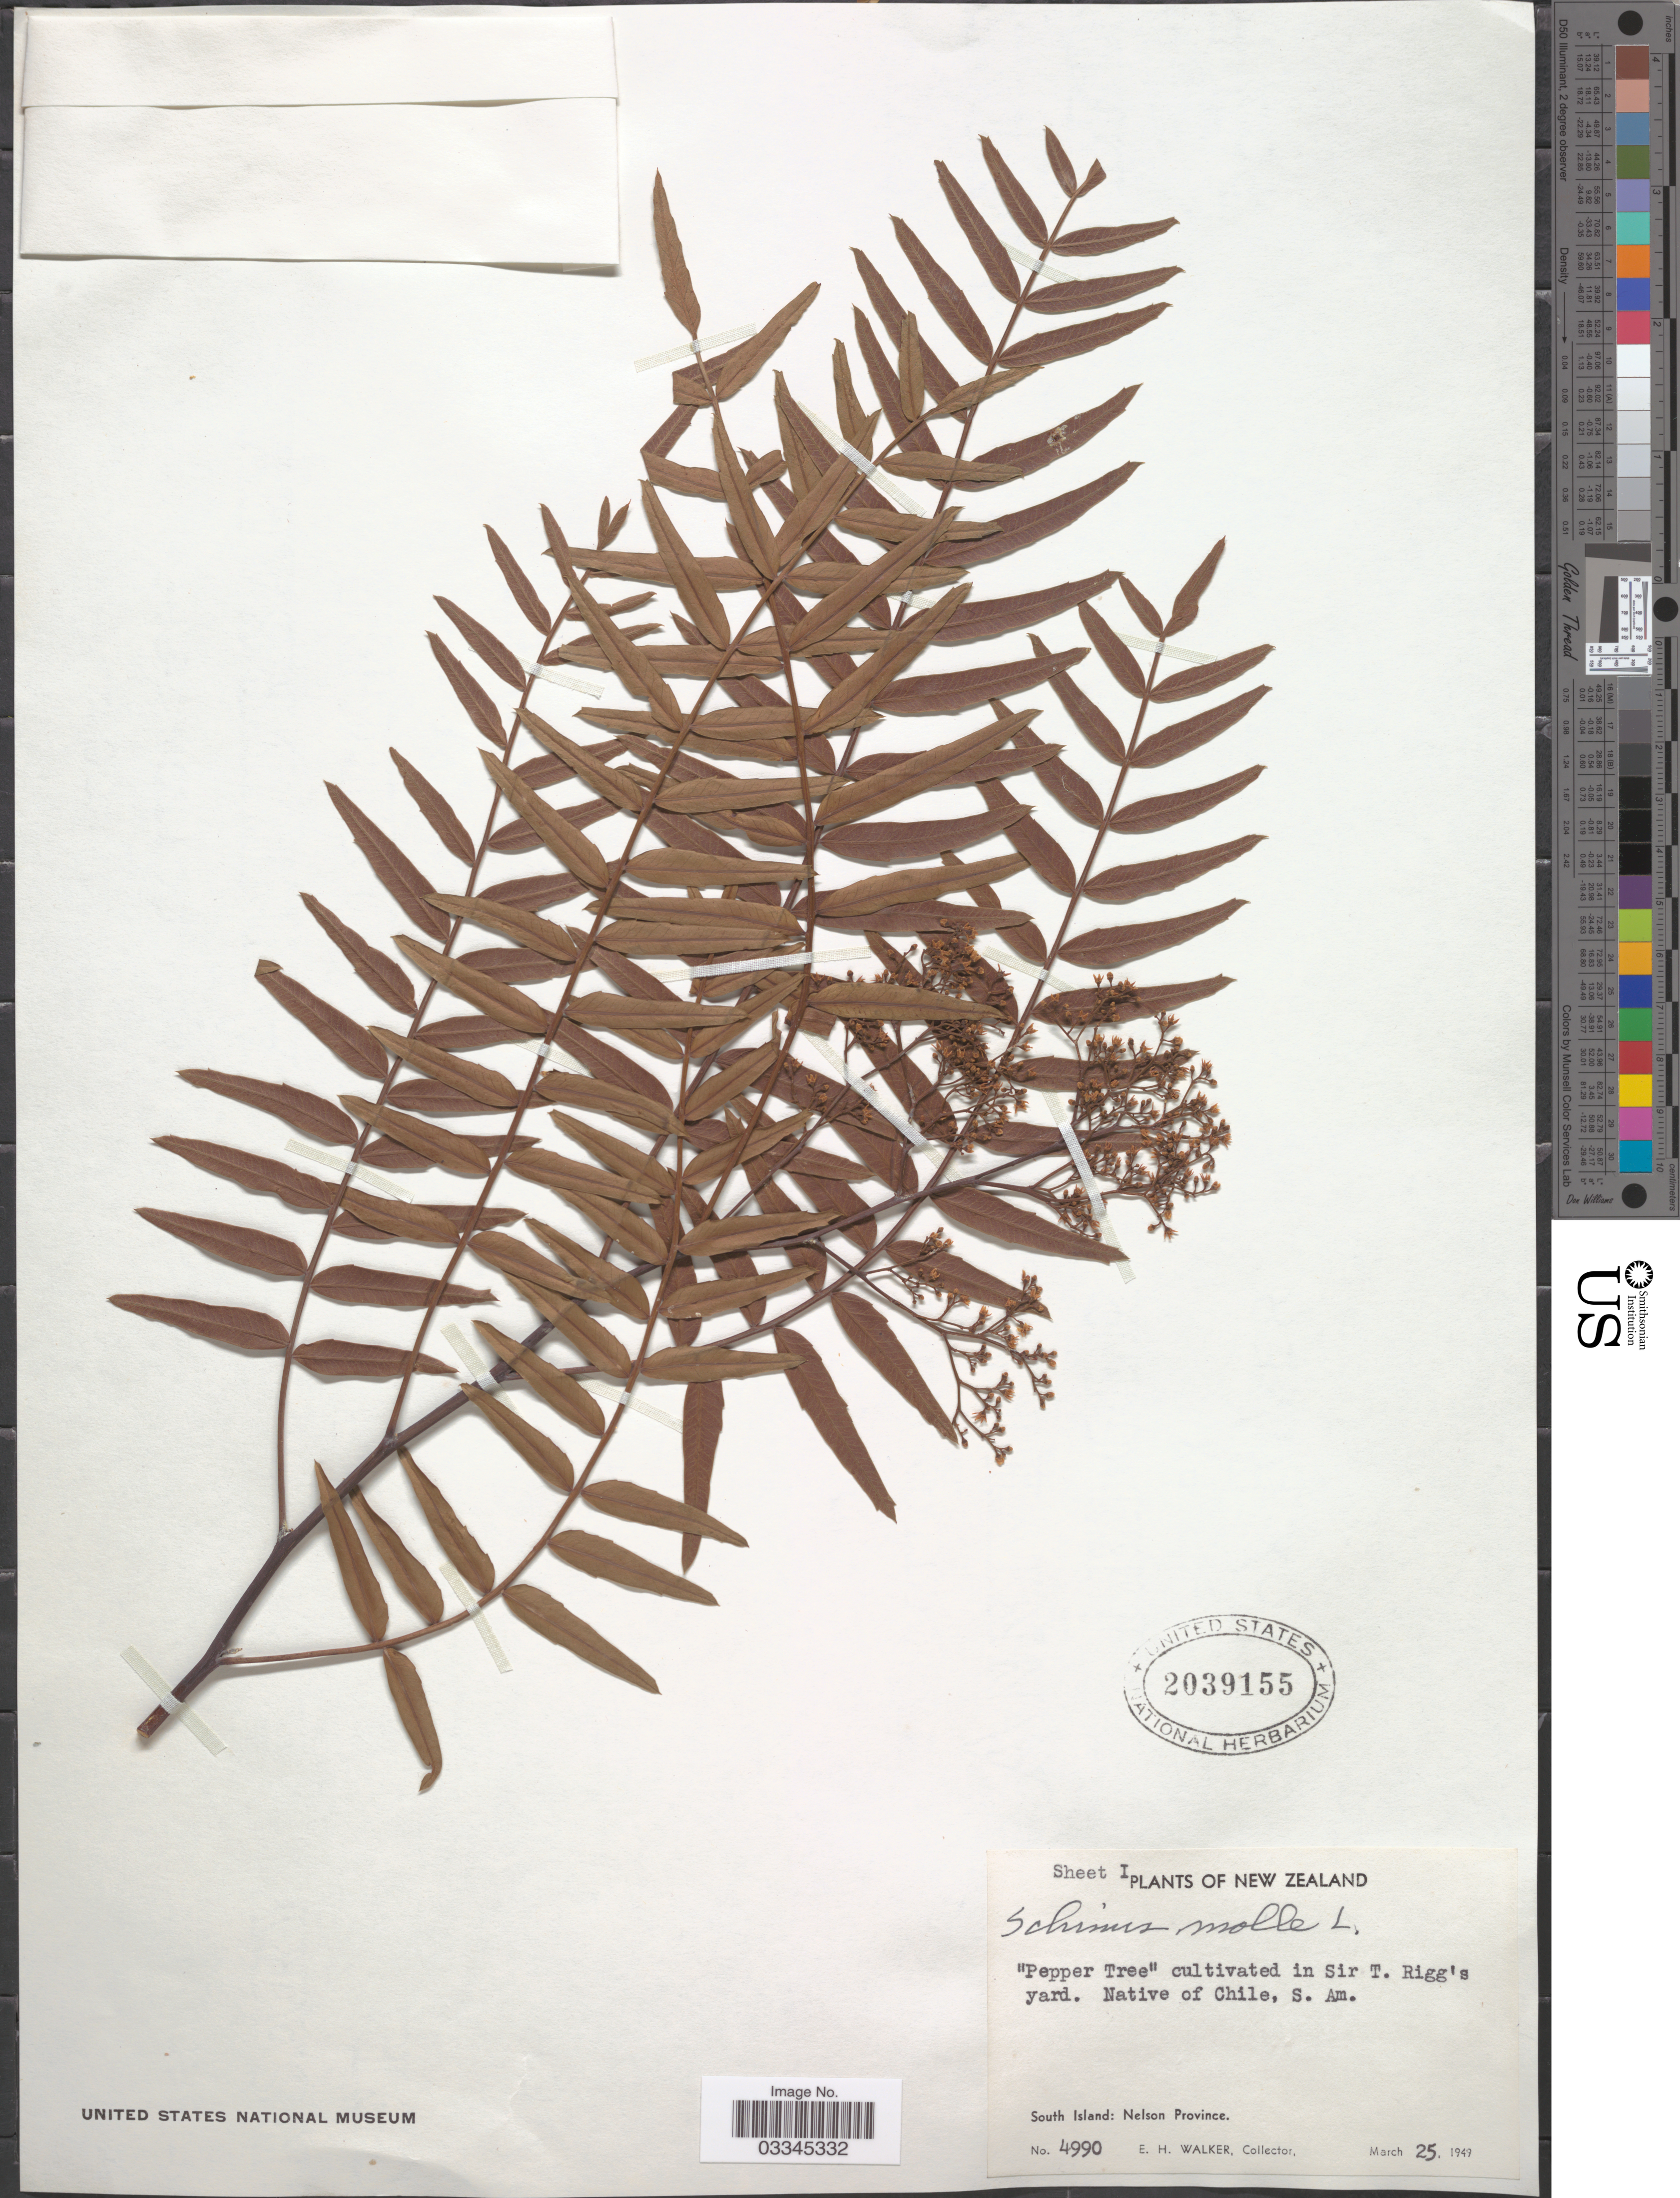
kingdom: Plantae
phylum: Tracheophyta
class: Magnoliopsida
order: Sapindales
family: Anacardiaceae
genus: Schinus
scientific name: Schinus molle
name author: L.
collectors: E. H. Walker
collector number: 4990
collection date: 1949-03-25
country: New Zealand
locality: Cultvated in Sir T. Rigg's yard.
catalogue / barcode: US 2039155